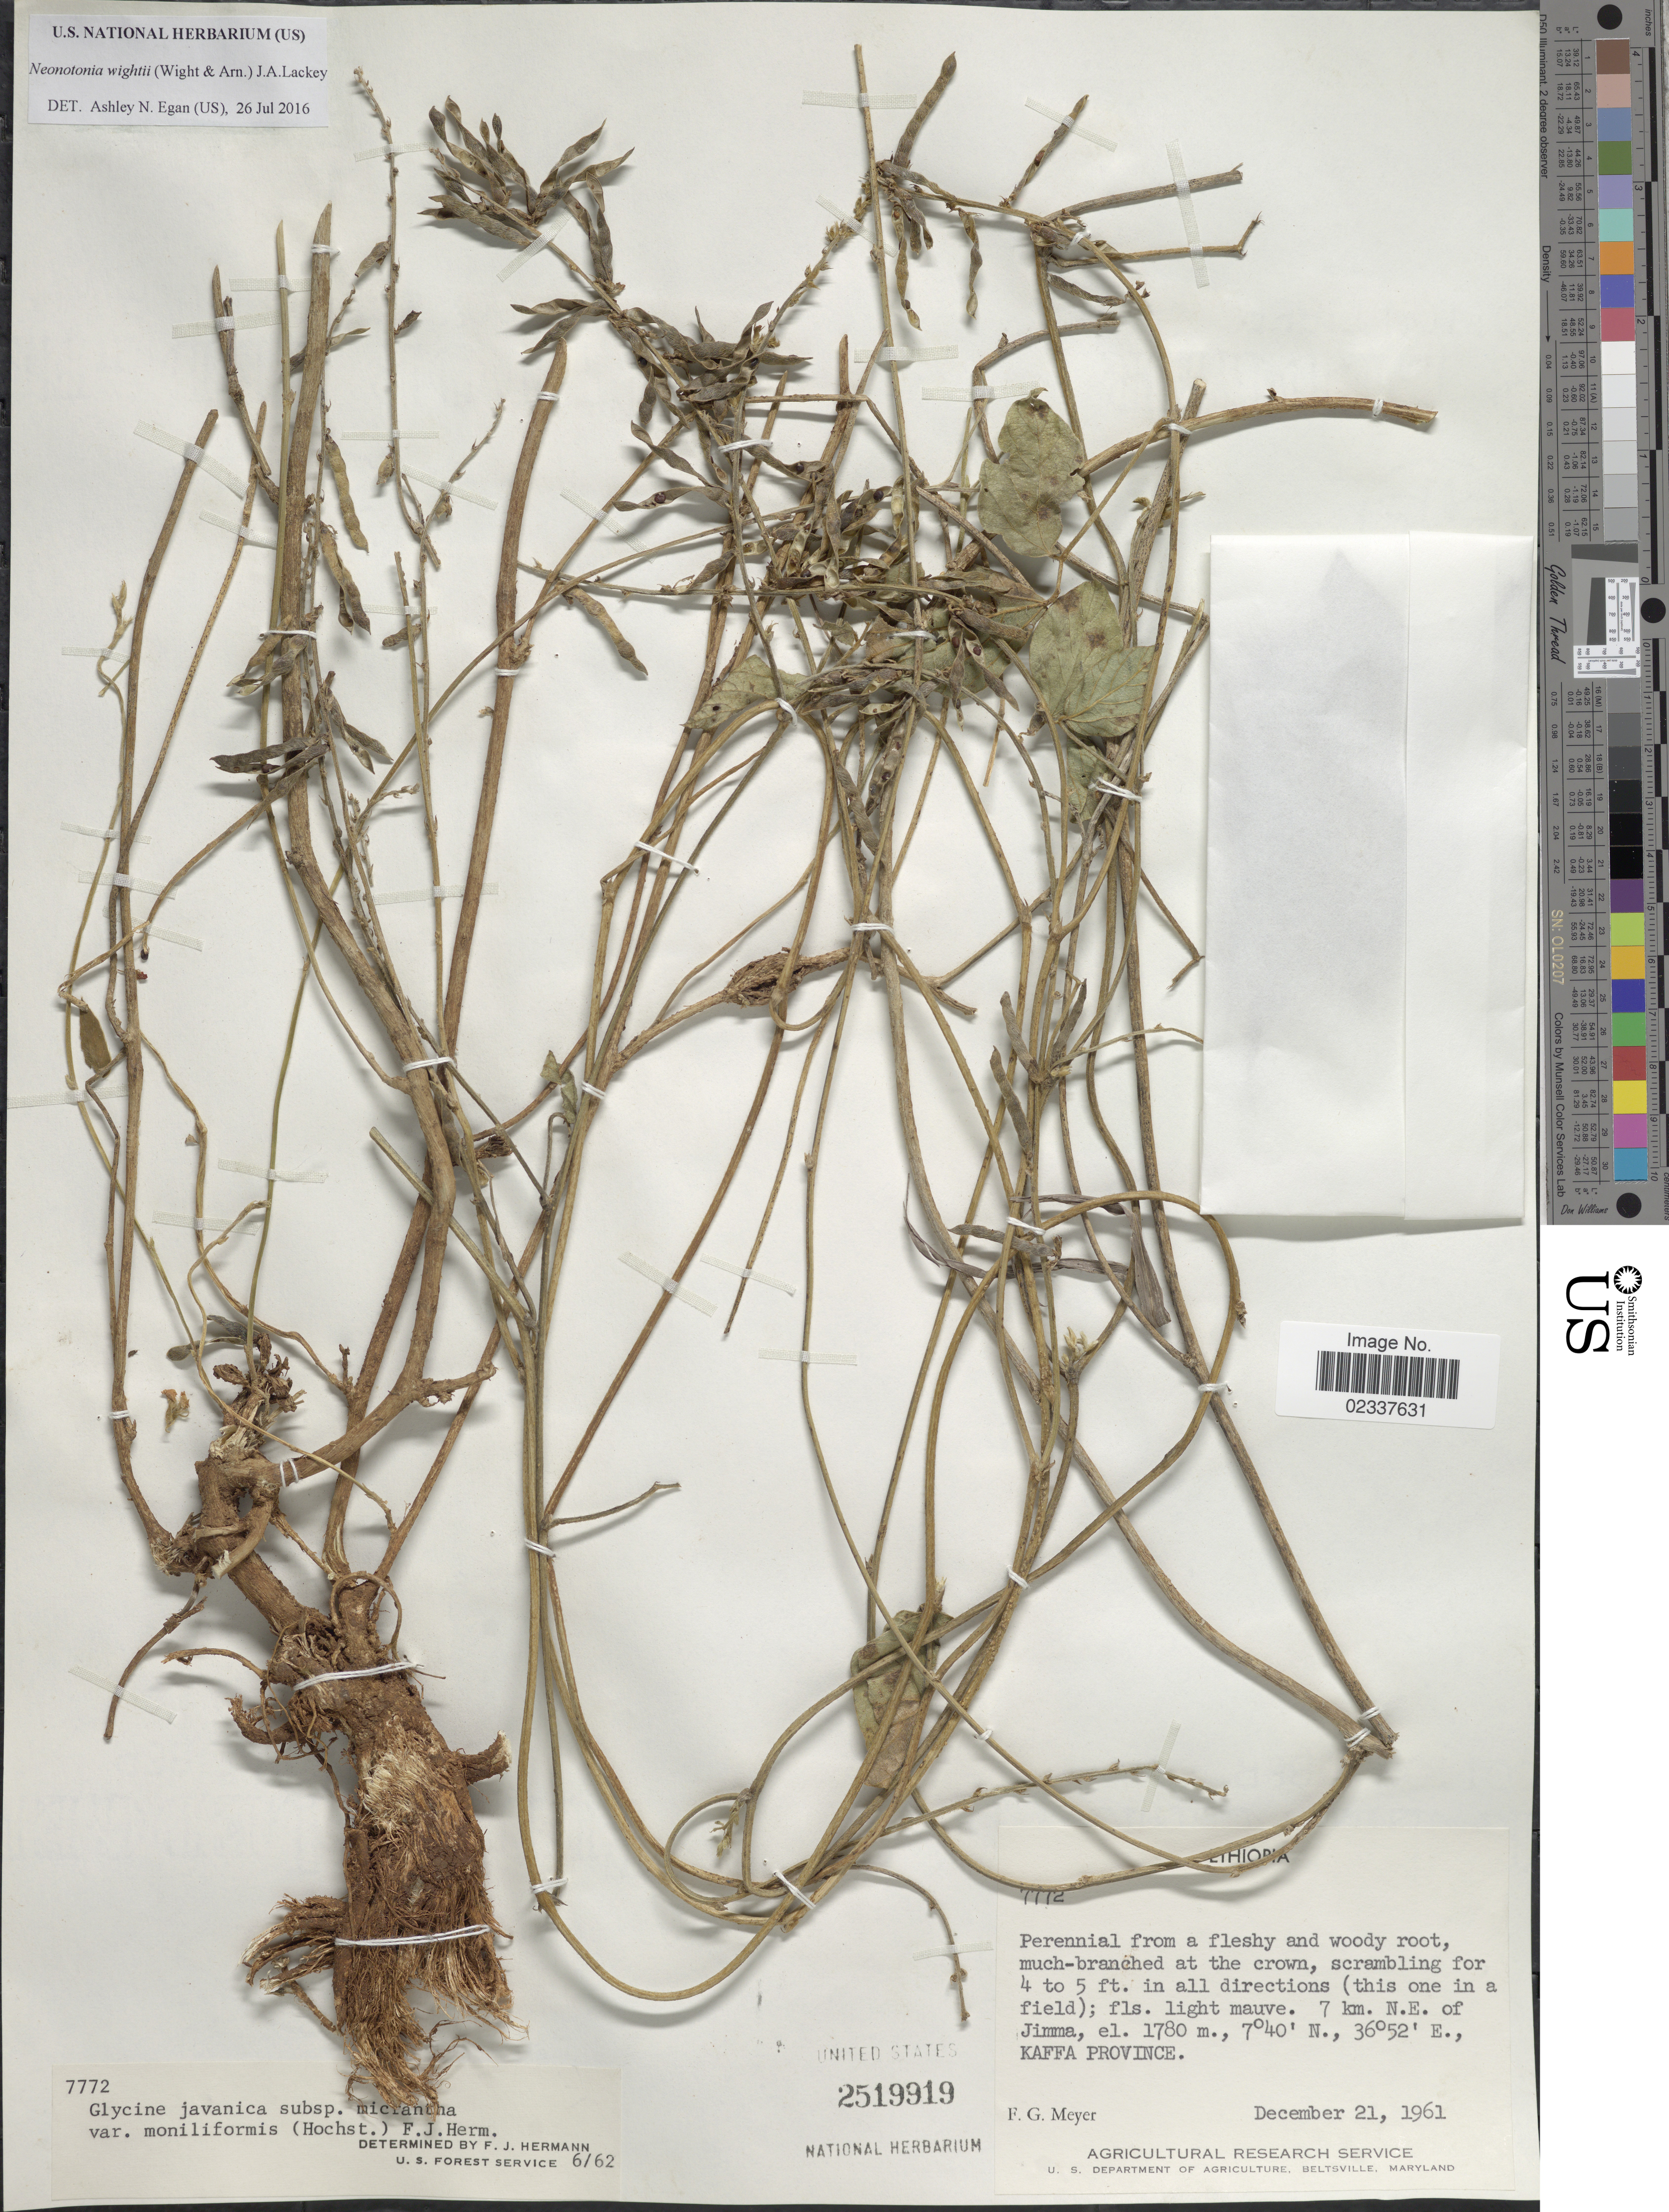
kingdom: Plantae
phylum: Tracheophyta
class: Magnoliopsida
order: Fabales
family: Fabaceae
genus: Neonotonia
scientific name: Neonotonia wightii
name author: (Arn.) J.A. Lackey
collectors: F. G. Meyer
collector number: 7772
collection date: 1961-12-21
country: Ethiopia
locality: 7 km. N.E. of Jimma, Kaffa Province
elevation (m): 1780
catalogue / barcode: US 2519919